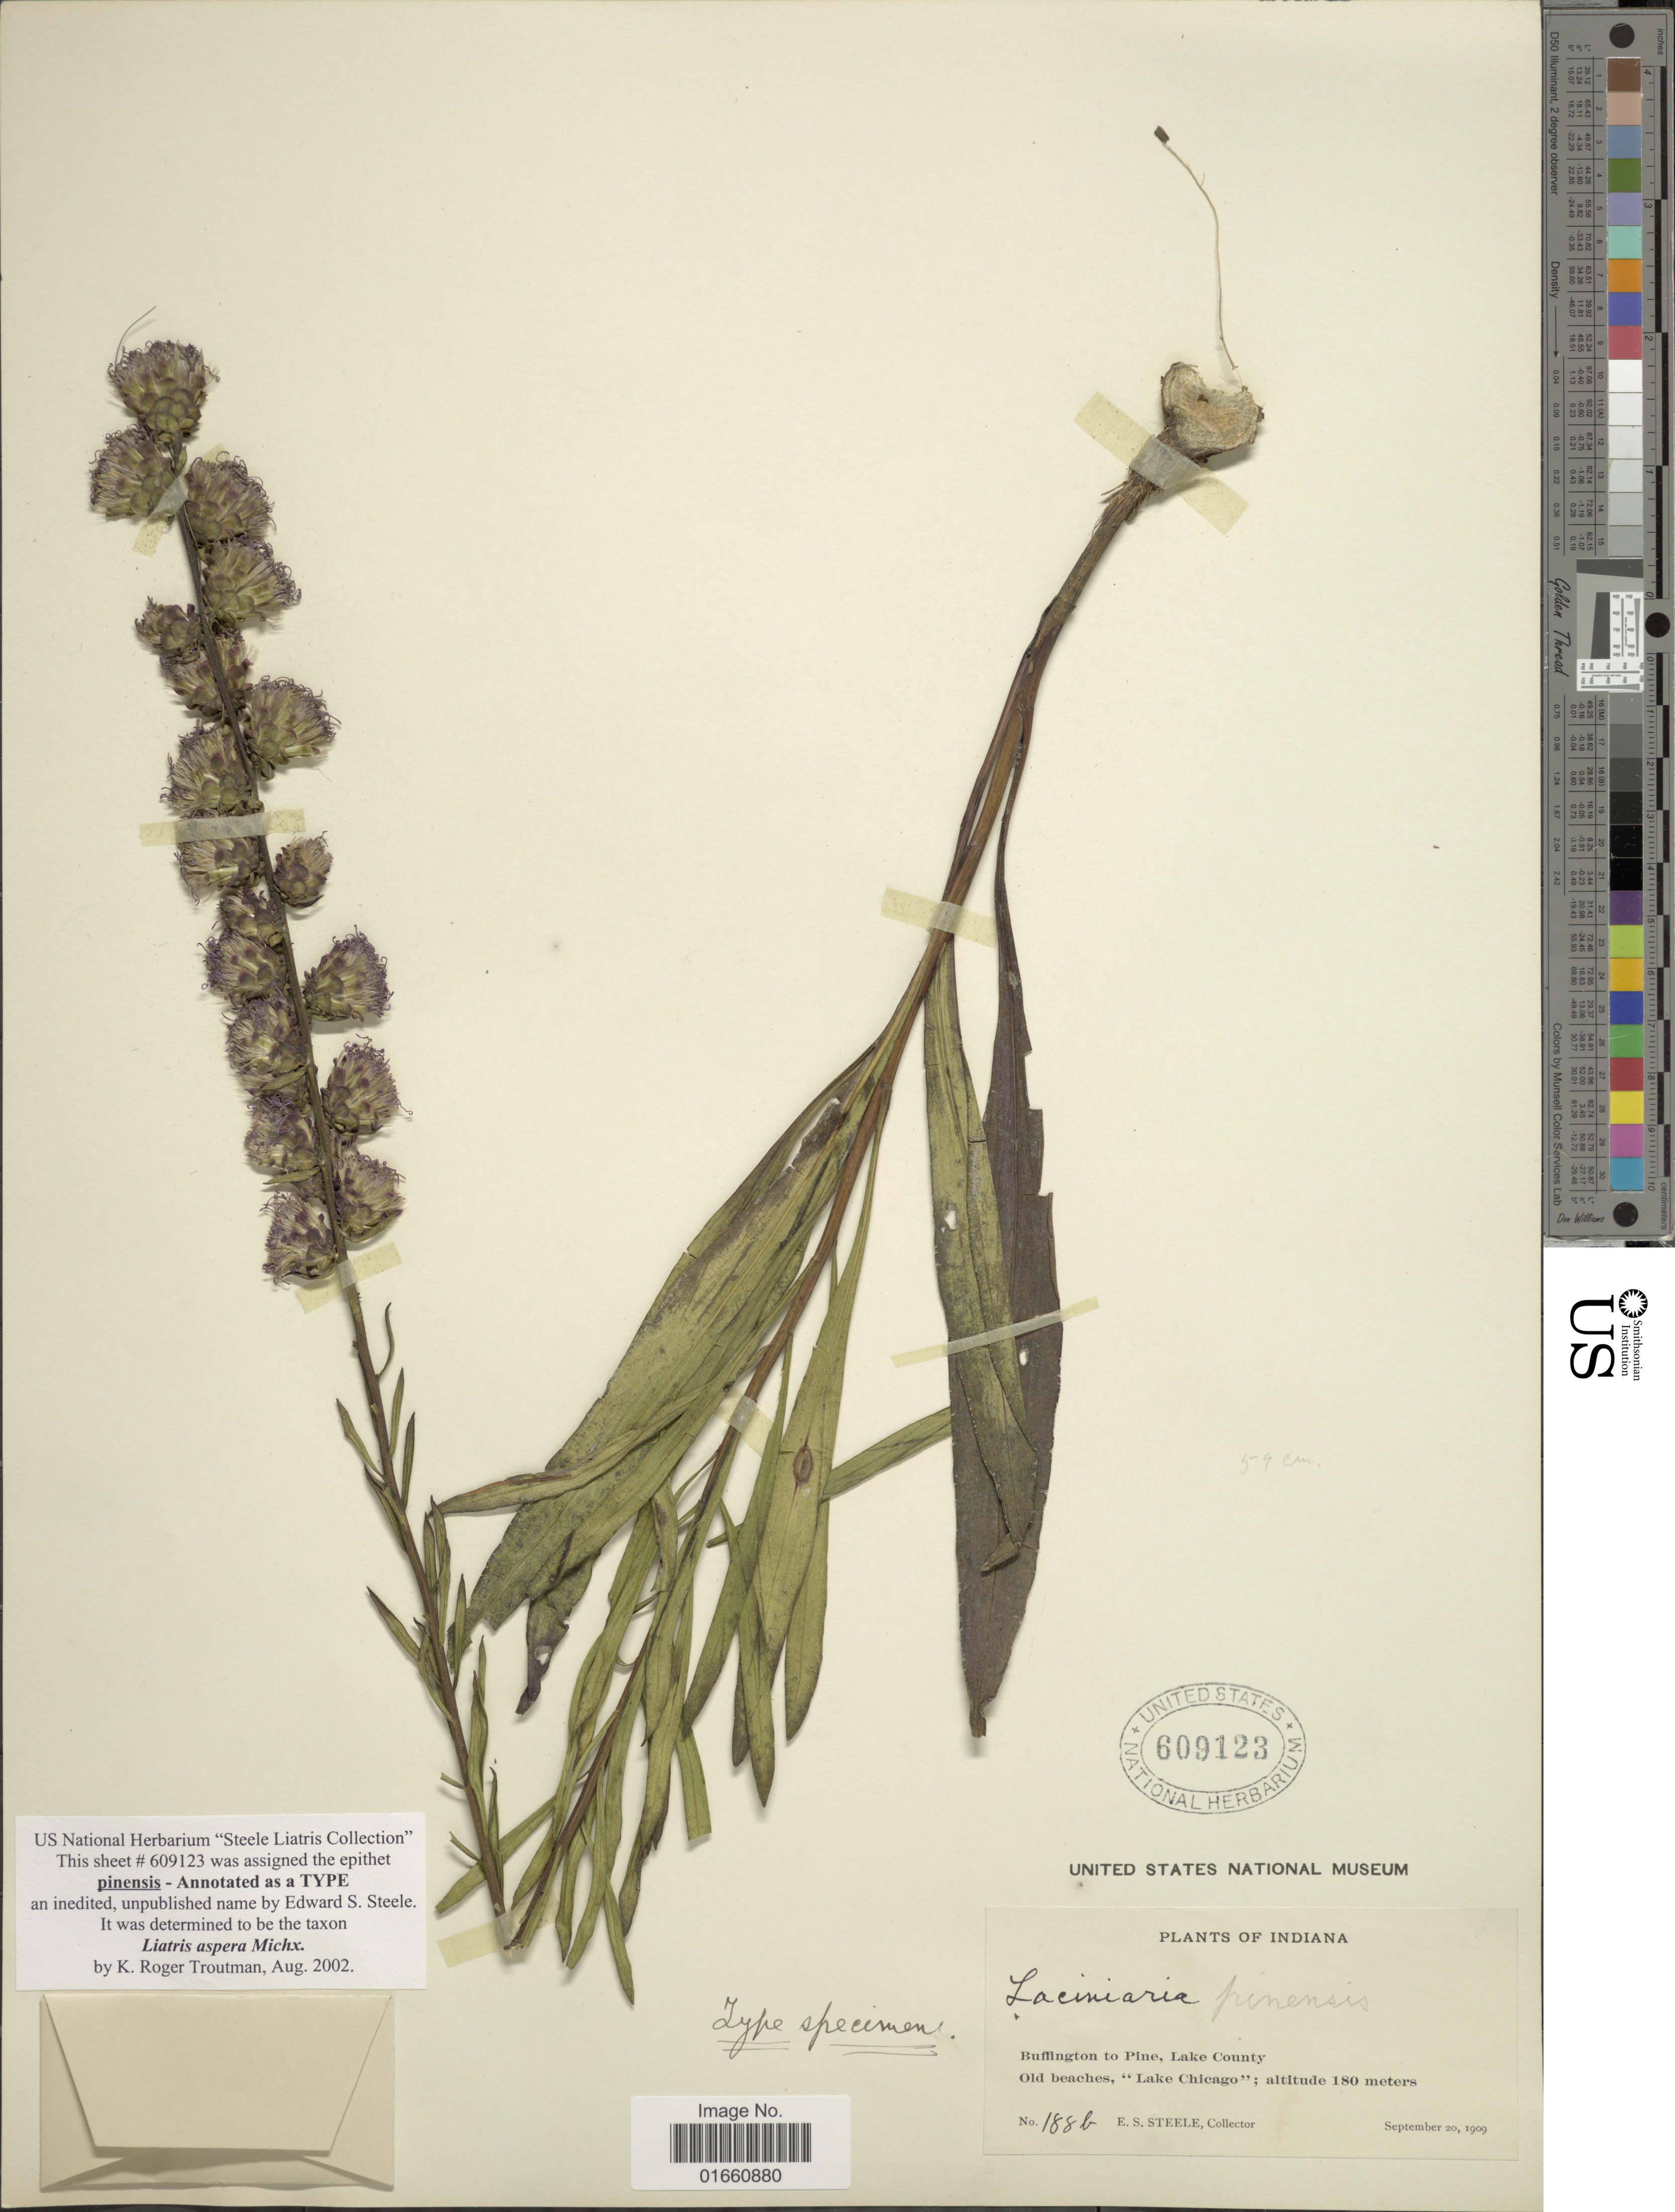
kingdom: Plantae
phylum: Tracheophyta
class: Magnoliopsida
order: Asterales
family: Asteraceae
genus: Liatris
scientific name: Liatris aspera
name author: Michx.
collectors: E. Steele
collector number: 188b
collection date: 1909-09-20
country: United States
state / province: Indiana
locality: Buffington to Pine, Lake County, Old beaches, "Lake Chicago"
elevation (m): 180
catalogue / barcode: US 609123